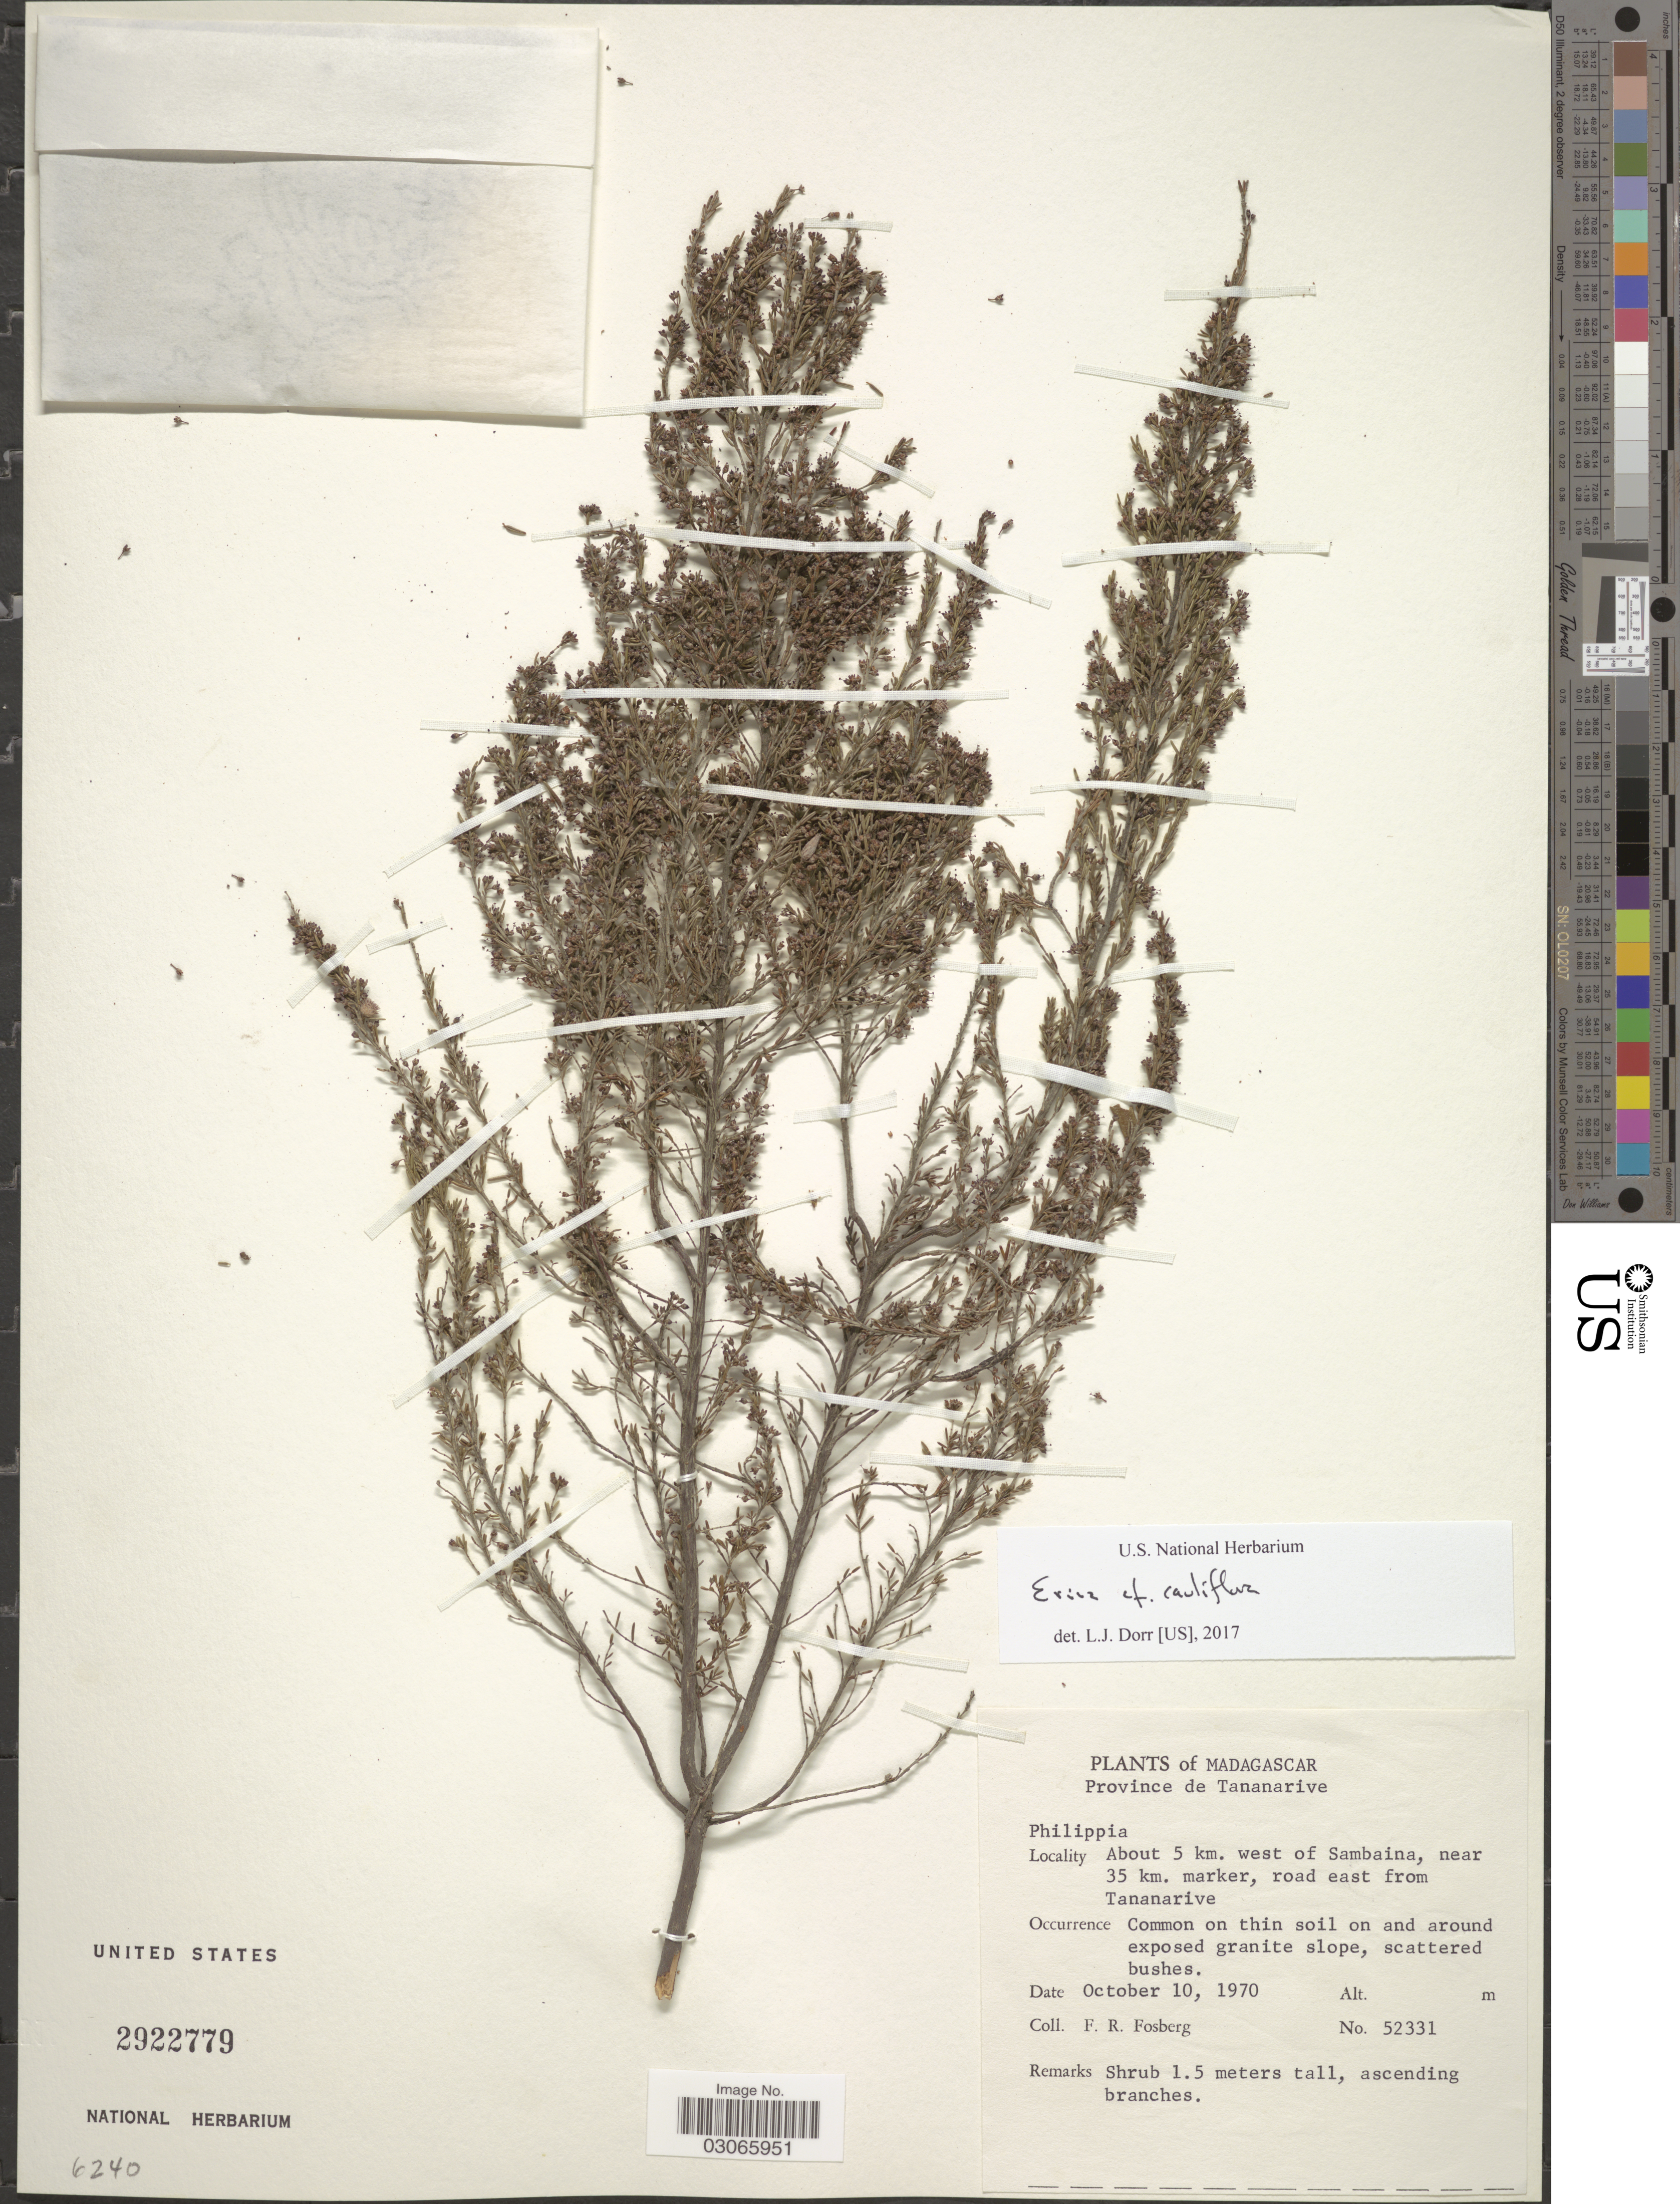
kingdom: Plantae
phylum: Tracheophyta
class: Magnoliopsida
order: Ericales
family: Ericaceae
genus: Philippia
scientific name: Philippia cauliflora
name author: Hochr.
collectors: F. R. Fosberg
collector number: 52331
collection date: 1970-10-10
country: Madagascar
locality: Province of Tananarive. About 5 km. west of Sambaina, near 35 km. marker, road east from Tananarive.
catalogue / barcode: US 2922779